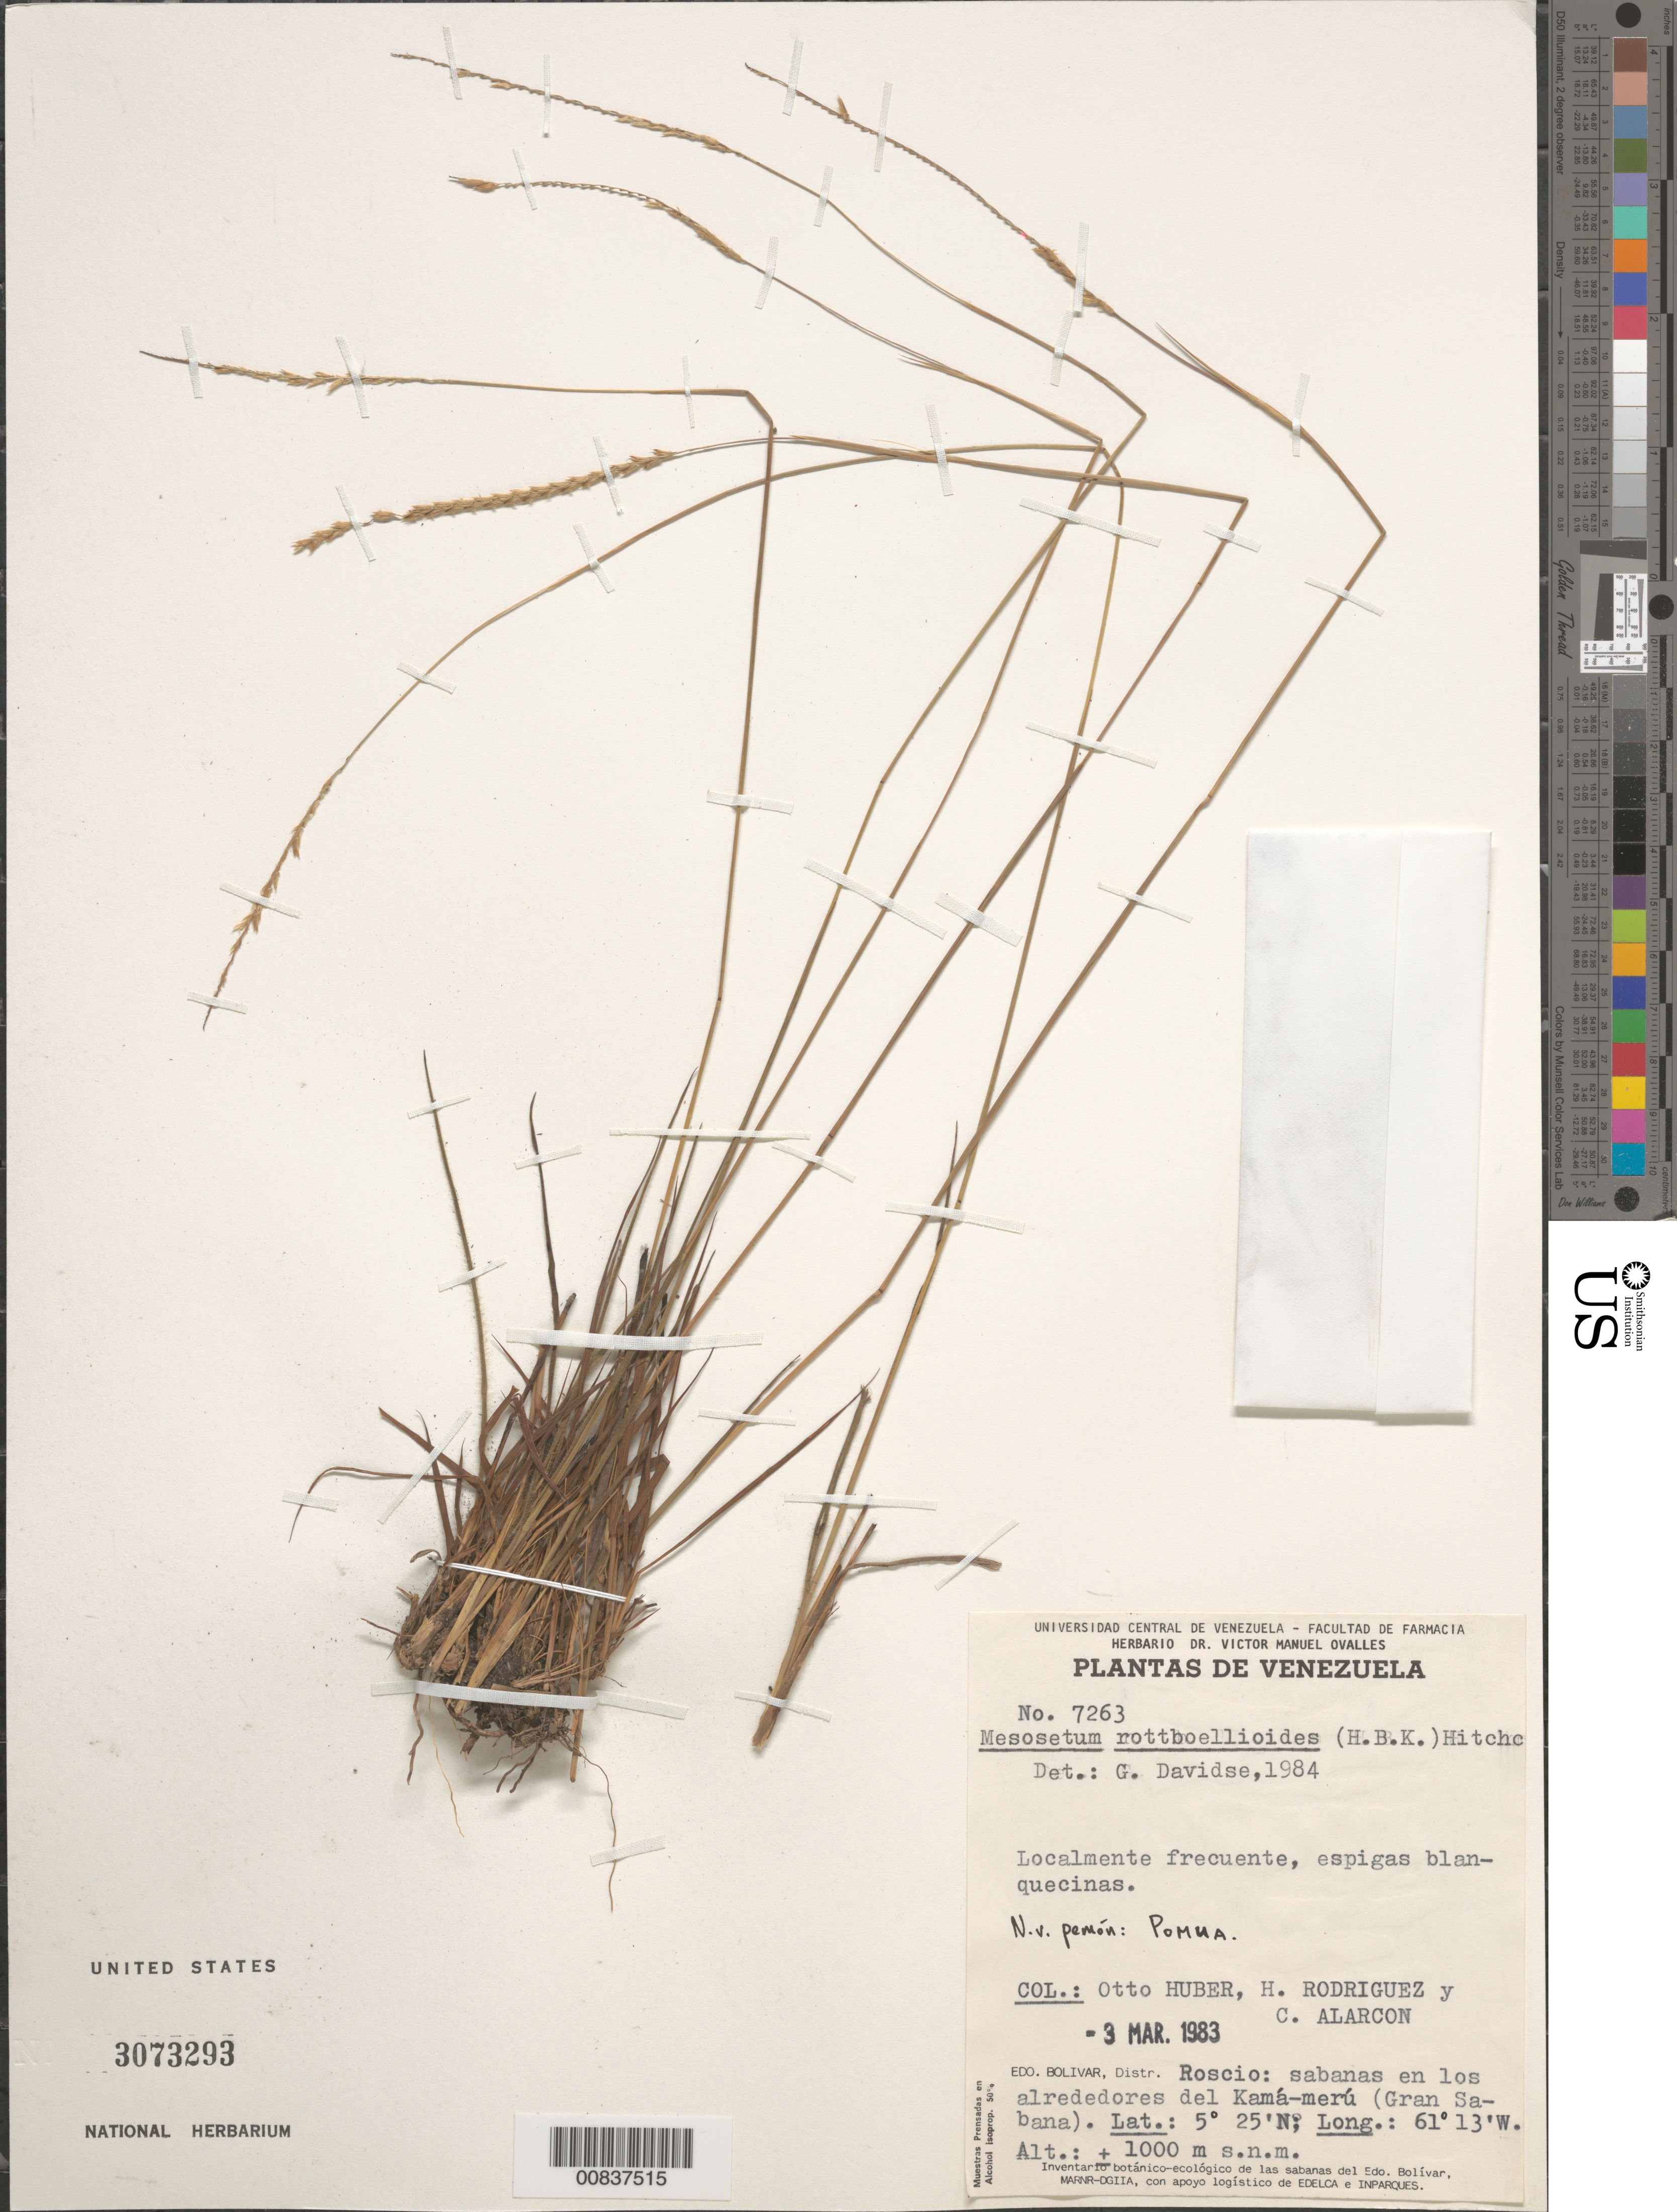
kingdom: Plantae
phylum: Tracheophyta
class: Liliopsida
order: Poales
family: Poaceae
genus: Mesosetum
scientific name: Mesosetum rottboellioides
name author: (Kunth) Hitchc.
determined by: Davidse, Gerrit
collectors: O. Huber, H. Rodriguez & C. Alarcon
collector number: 7263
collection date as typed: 3-Mar-83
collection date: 1983-03-03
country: Venezuela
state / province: Bolívar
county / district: Roscio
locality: Kamá-merú (Gran Sabana)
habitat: Sabanas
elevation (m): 1000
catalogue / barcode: US 3073293